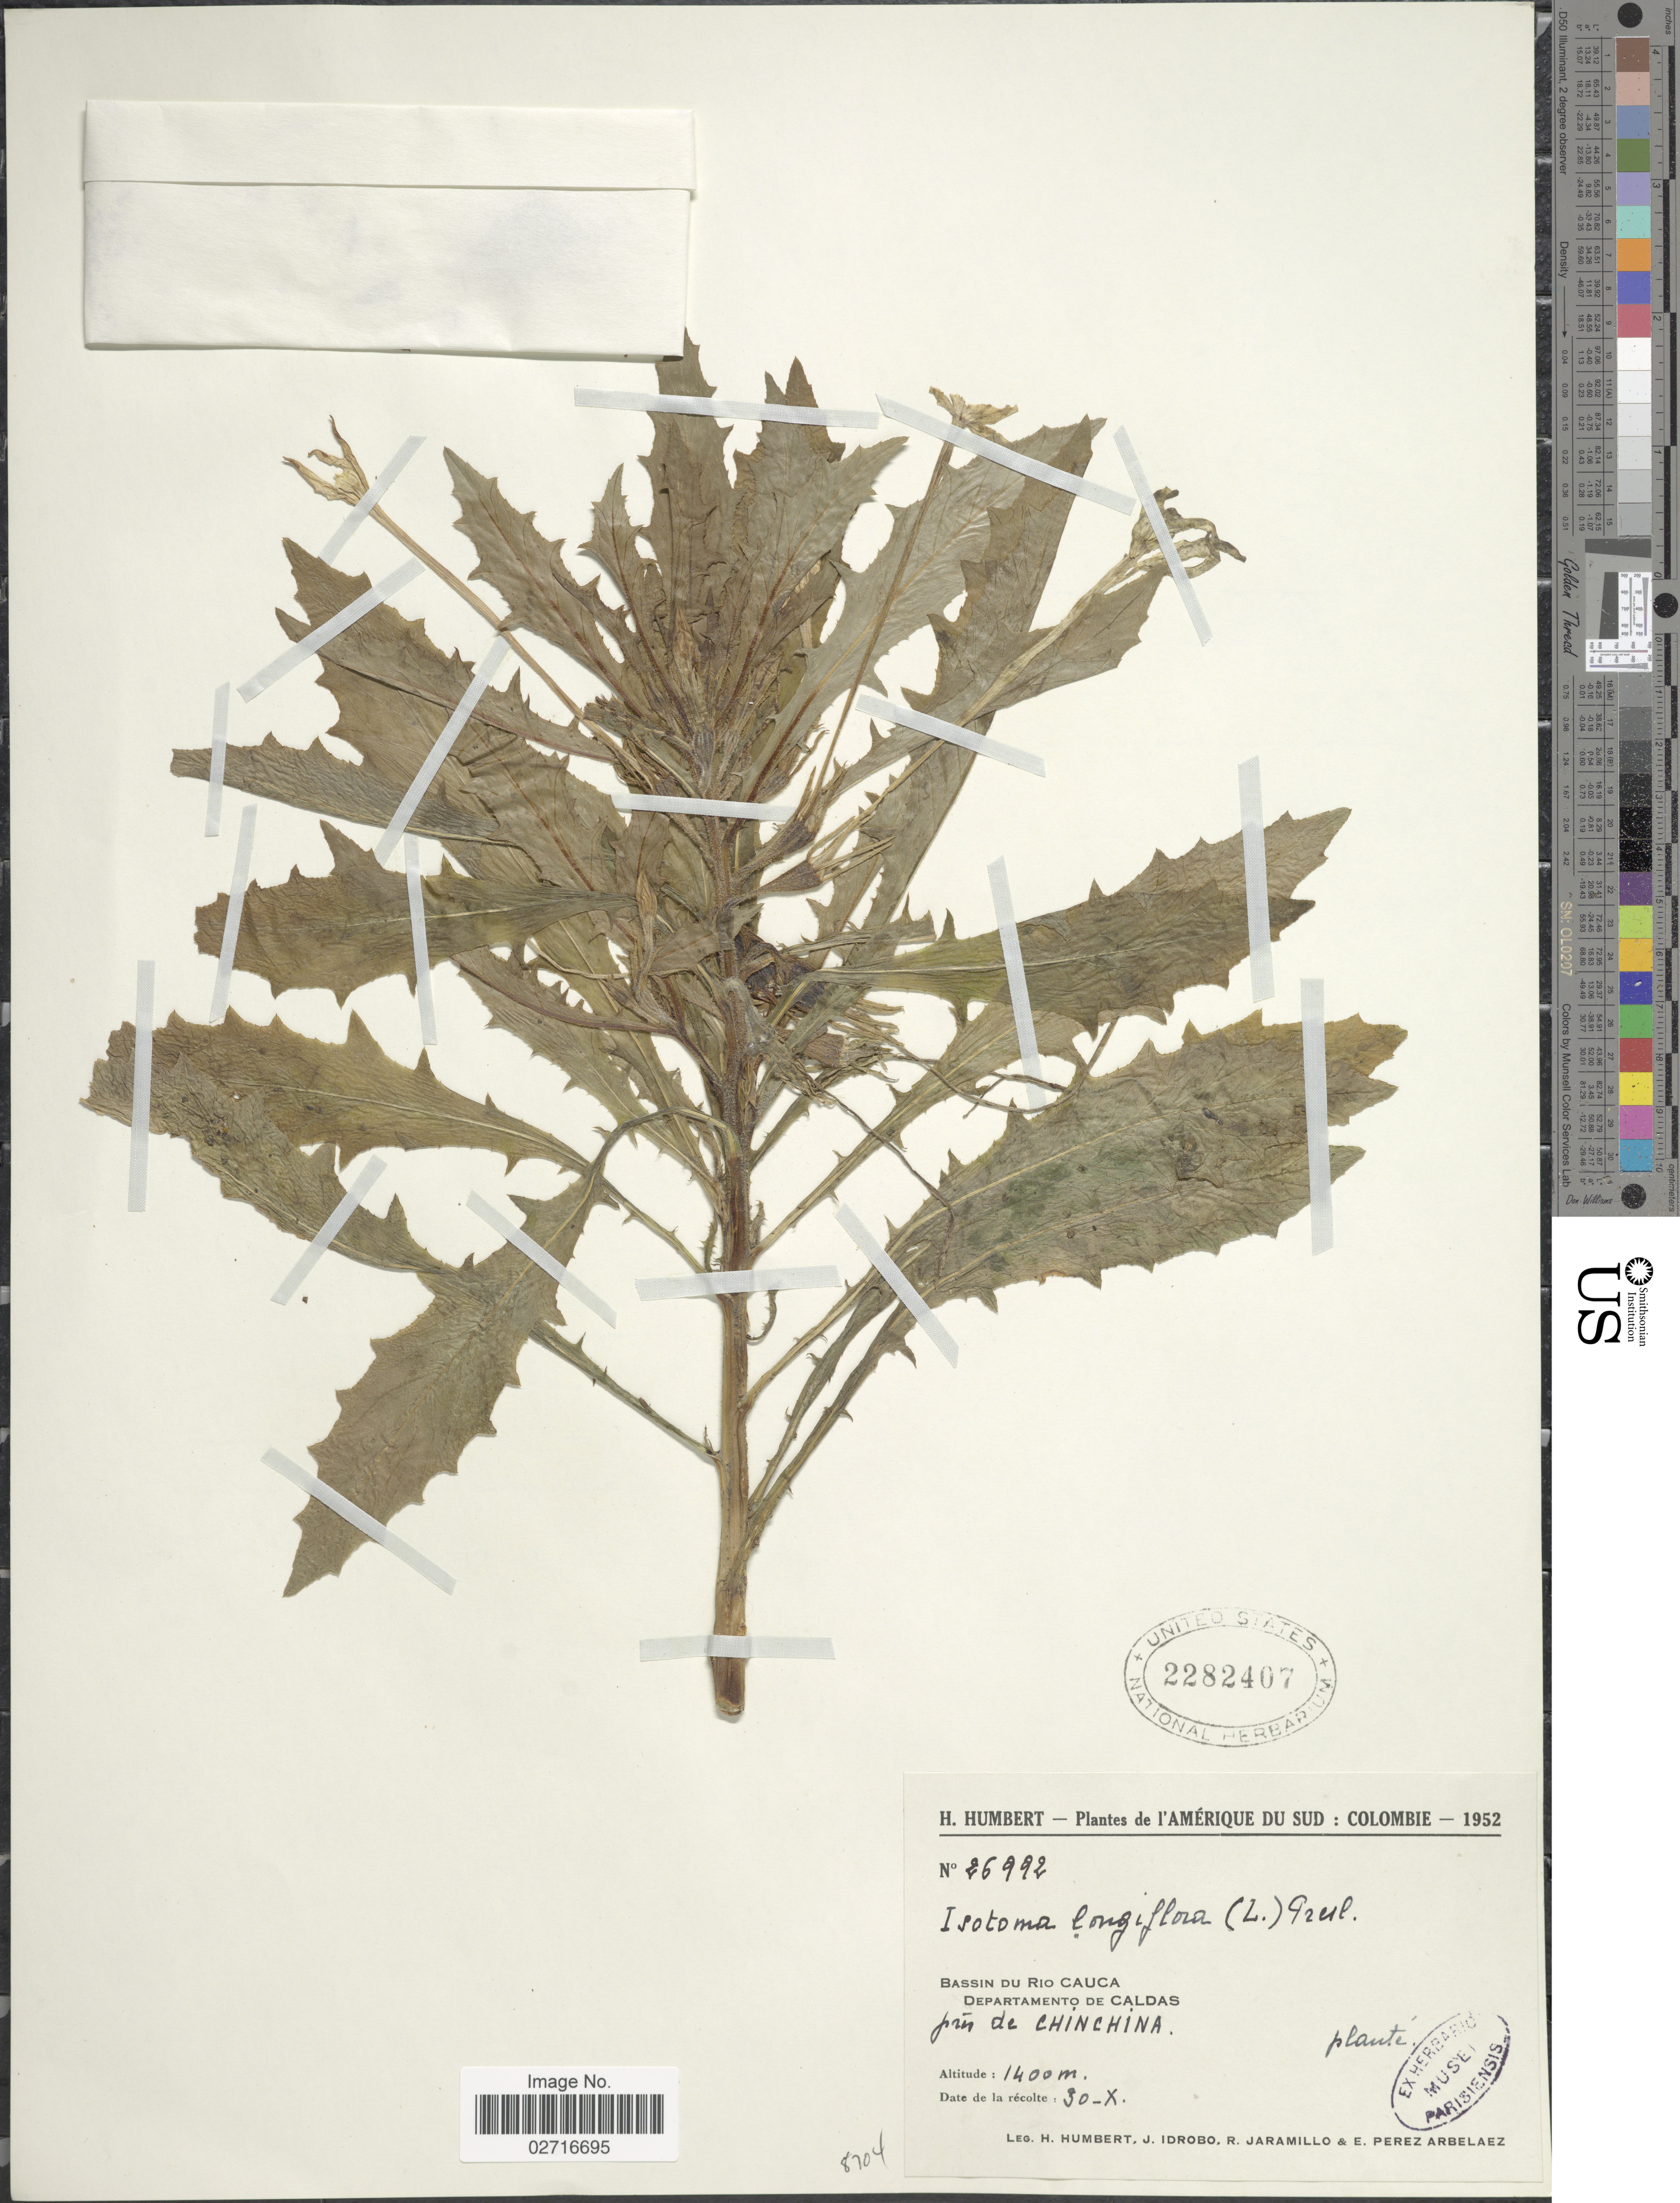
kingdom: Plantae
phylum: Tracheophyta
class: Magnoliopsida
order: Asterales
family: Campanulaceae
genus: Hippobroma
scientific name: Hippobroma longiflora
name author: (L.) G. Don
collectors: H. Humbert, J. M. Idrobo, R. Jaramillo M. & E. Pérez Arbeláez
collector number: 26992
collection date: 1952-10-30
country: Colombia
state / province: Caldas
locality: L'Amerique du Sud: Colombie, Bassin du Rio Cauca, pres de Chinchina.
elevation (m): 1400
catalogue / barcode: US 2282407